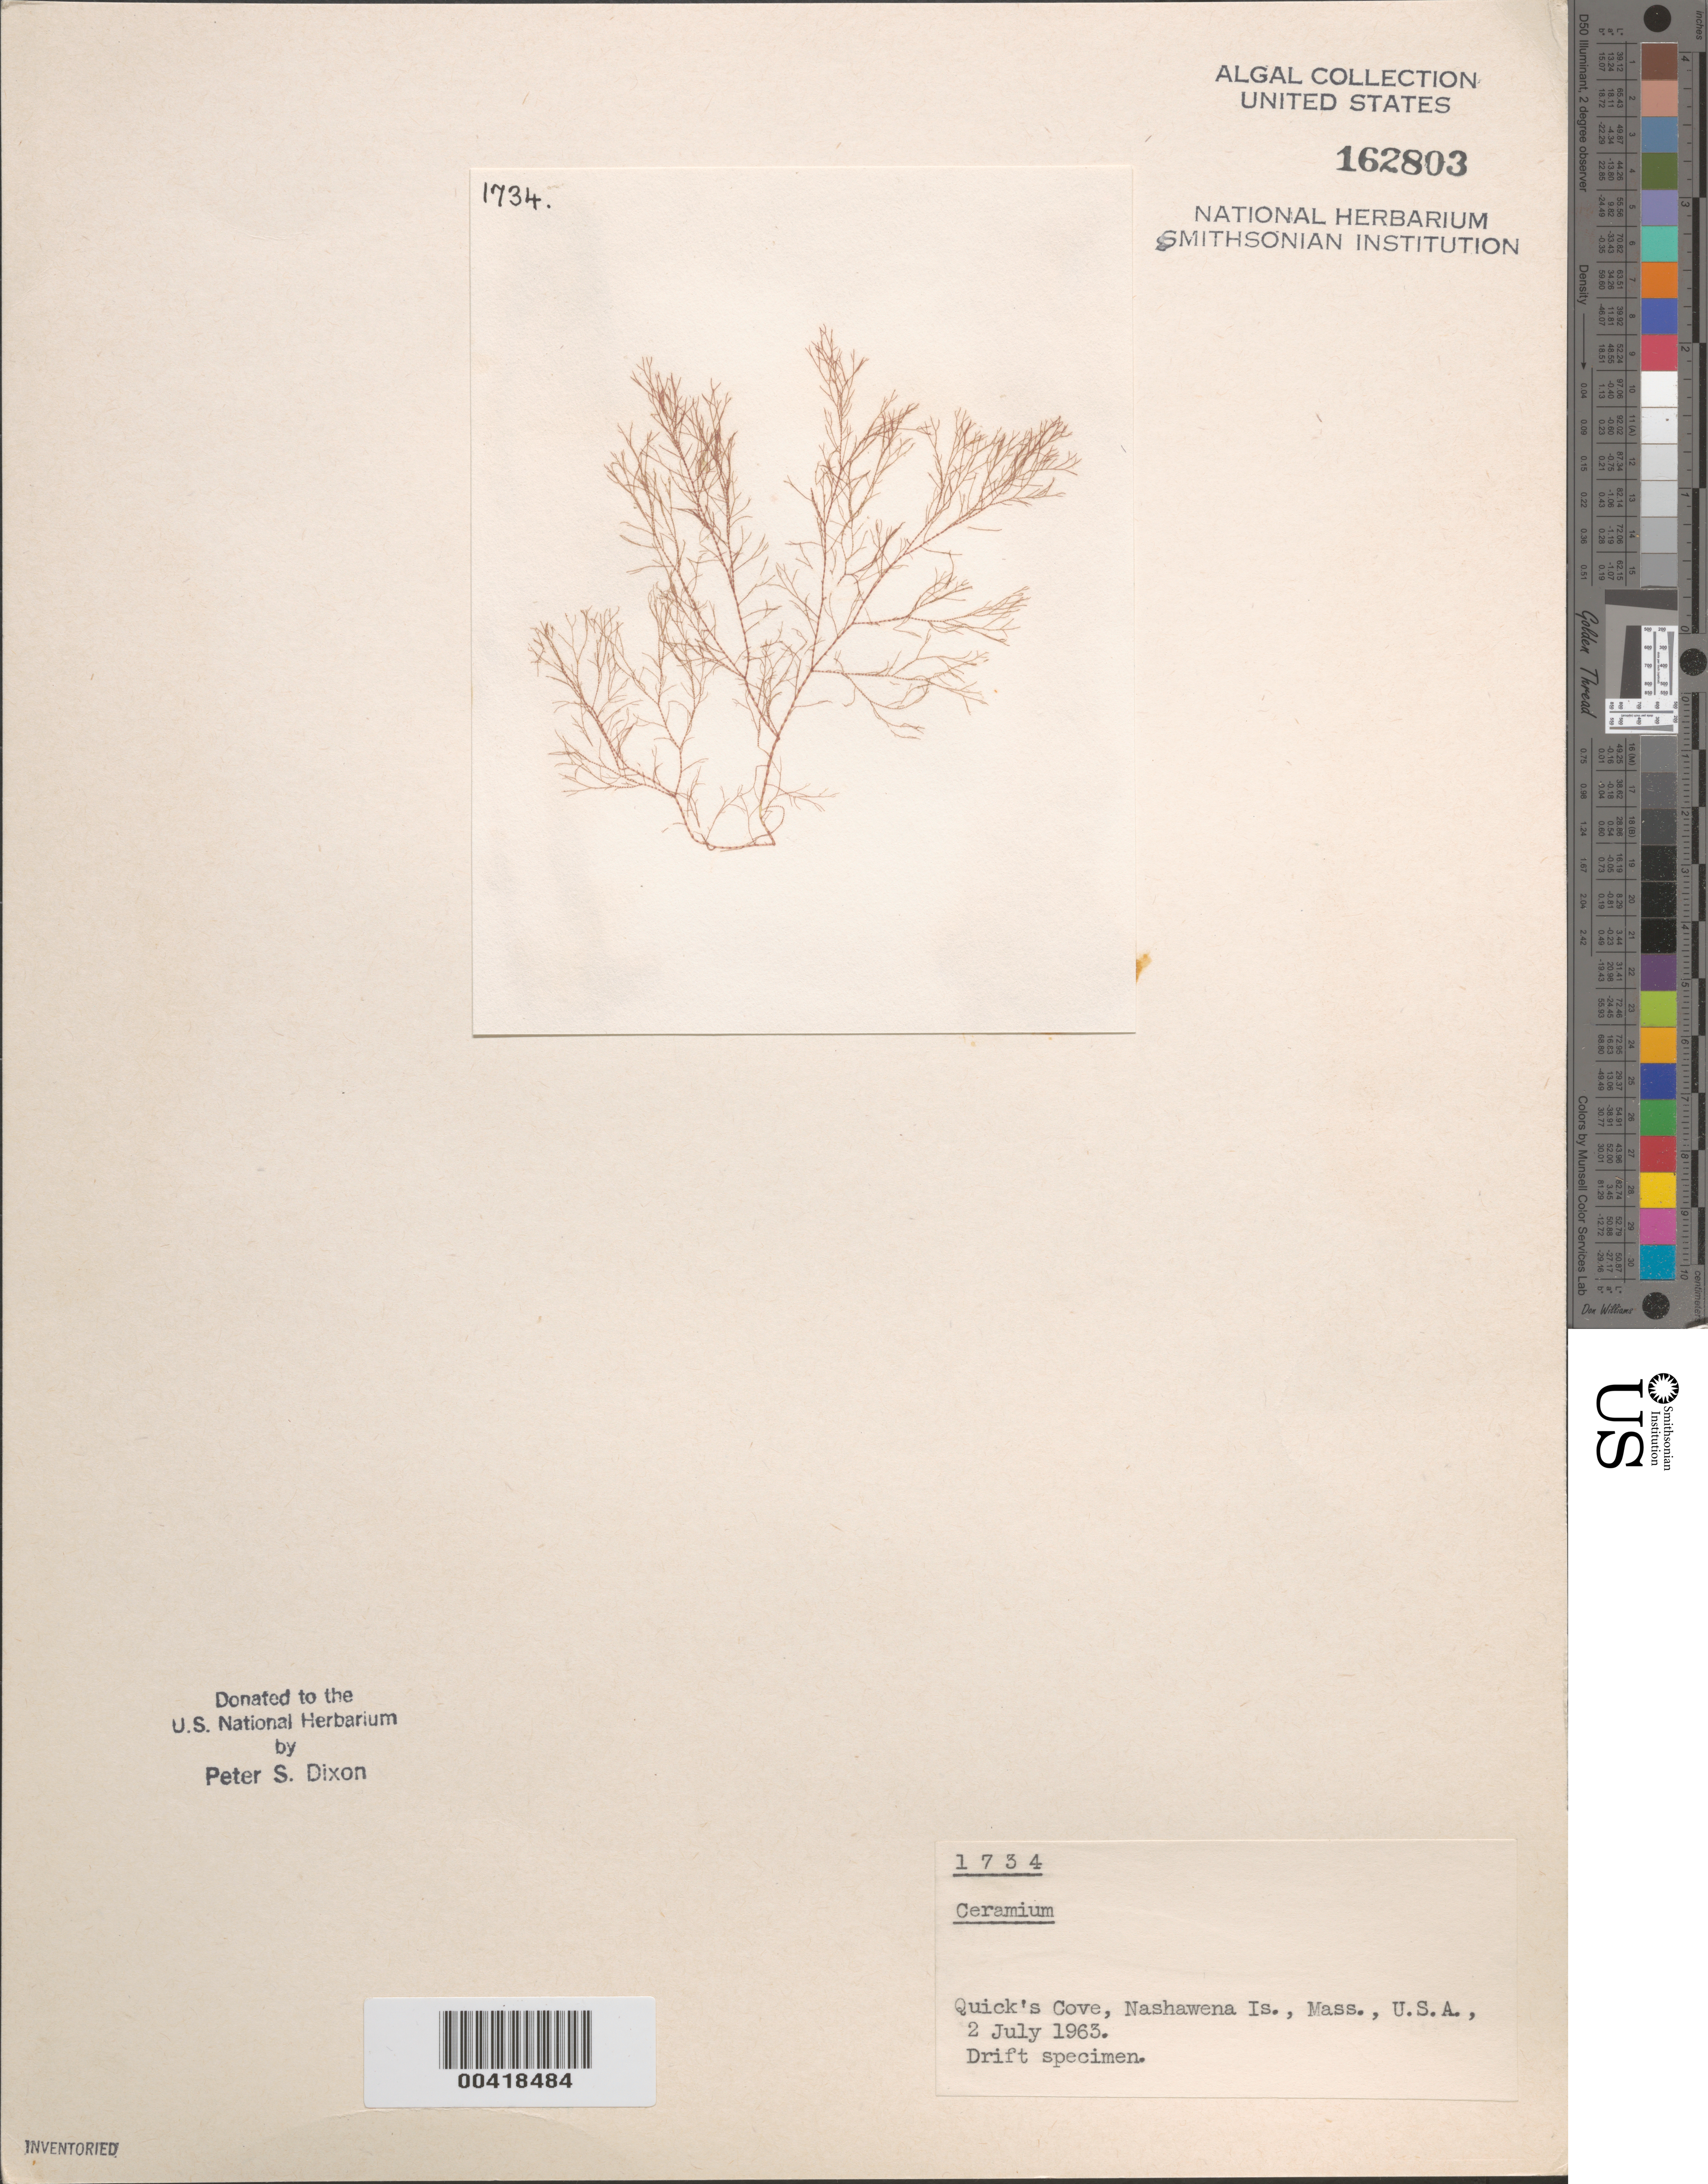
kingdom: Plantae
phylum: Rhodophyta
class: Florideophyceae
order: Ceramiales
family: Ceramiaceae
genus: Ceramium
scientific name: Ceramium sp.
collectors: P. S. Dixon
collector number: PSD 1734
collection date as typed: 02 Jul 1963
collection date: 1963-07-02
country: United States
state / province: Massachusetts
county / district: Dukes County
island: Nashawena Island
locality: Quick's Cove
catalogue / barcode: US 162803